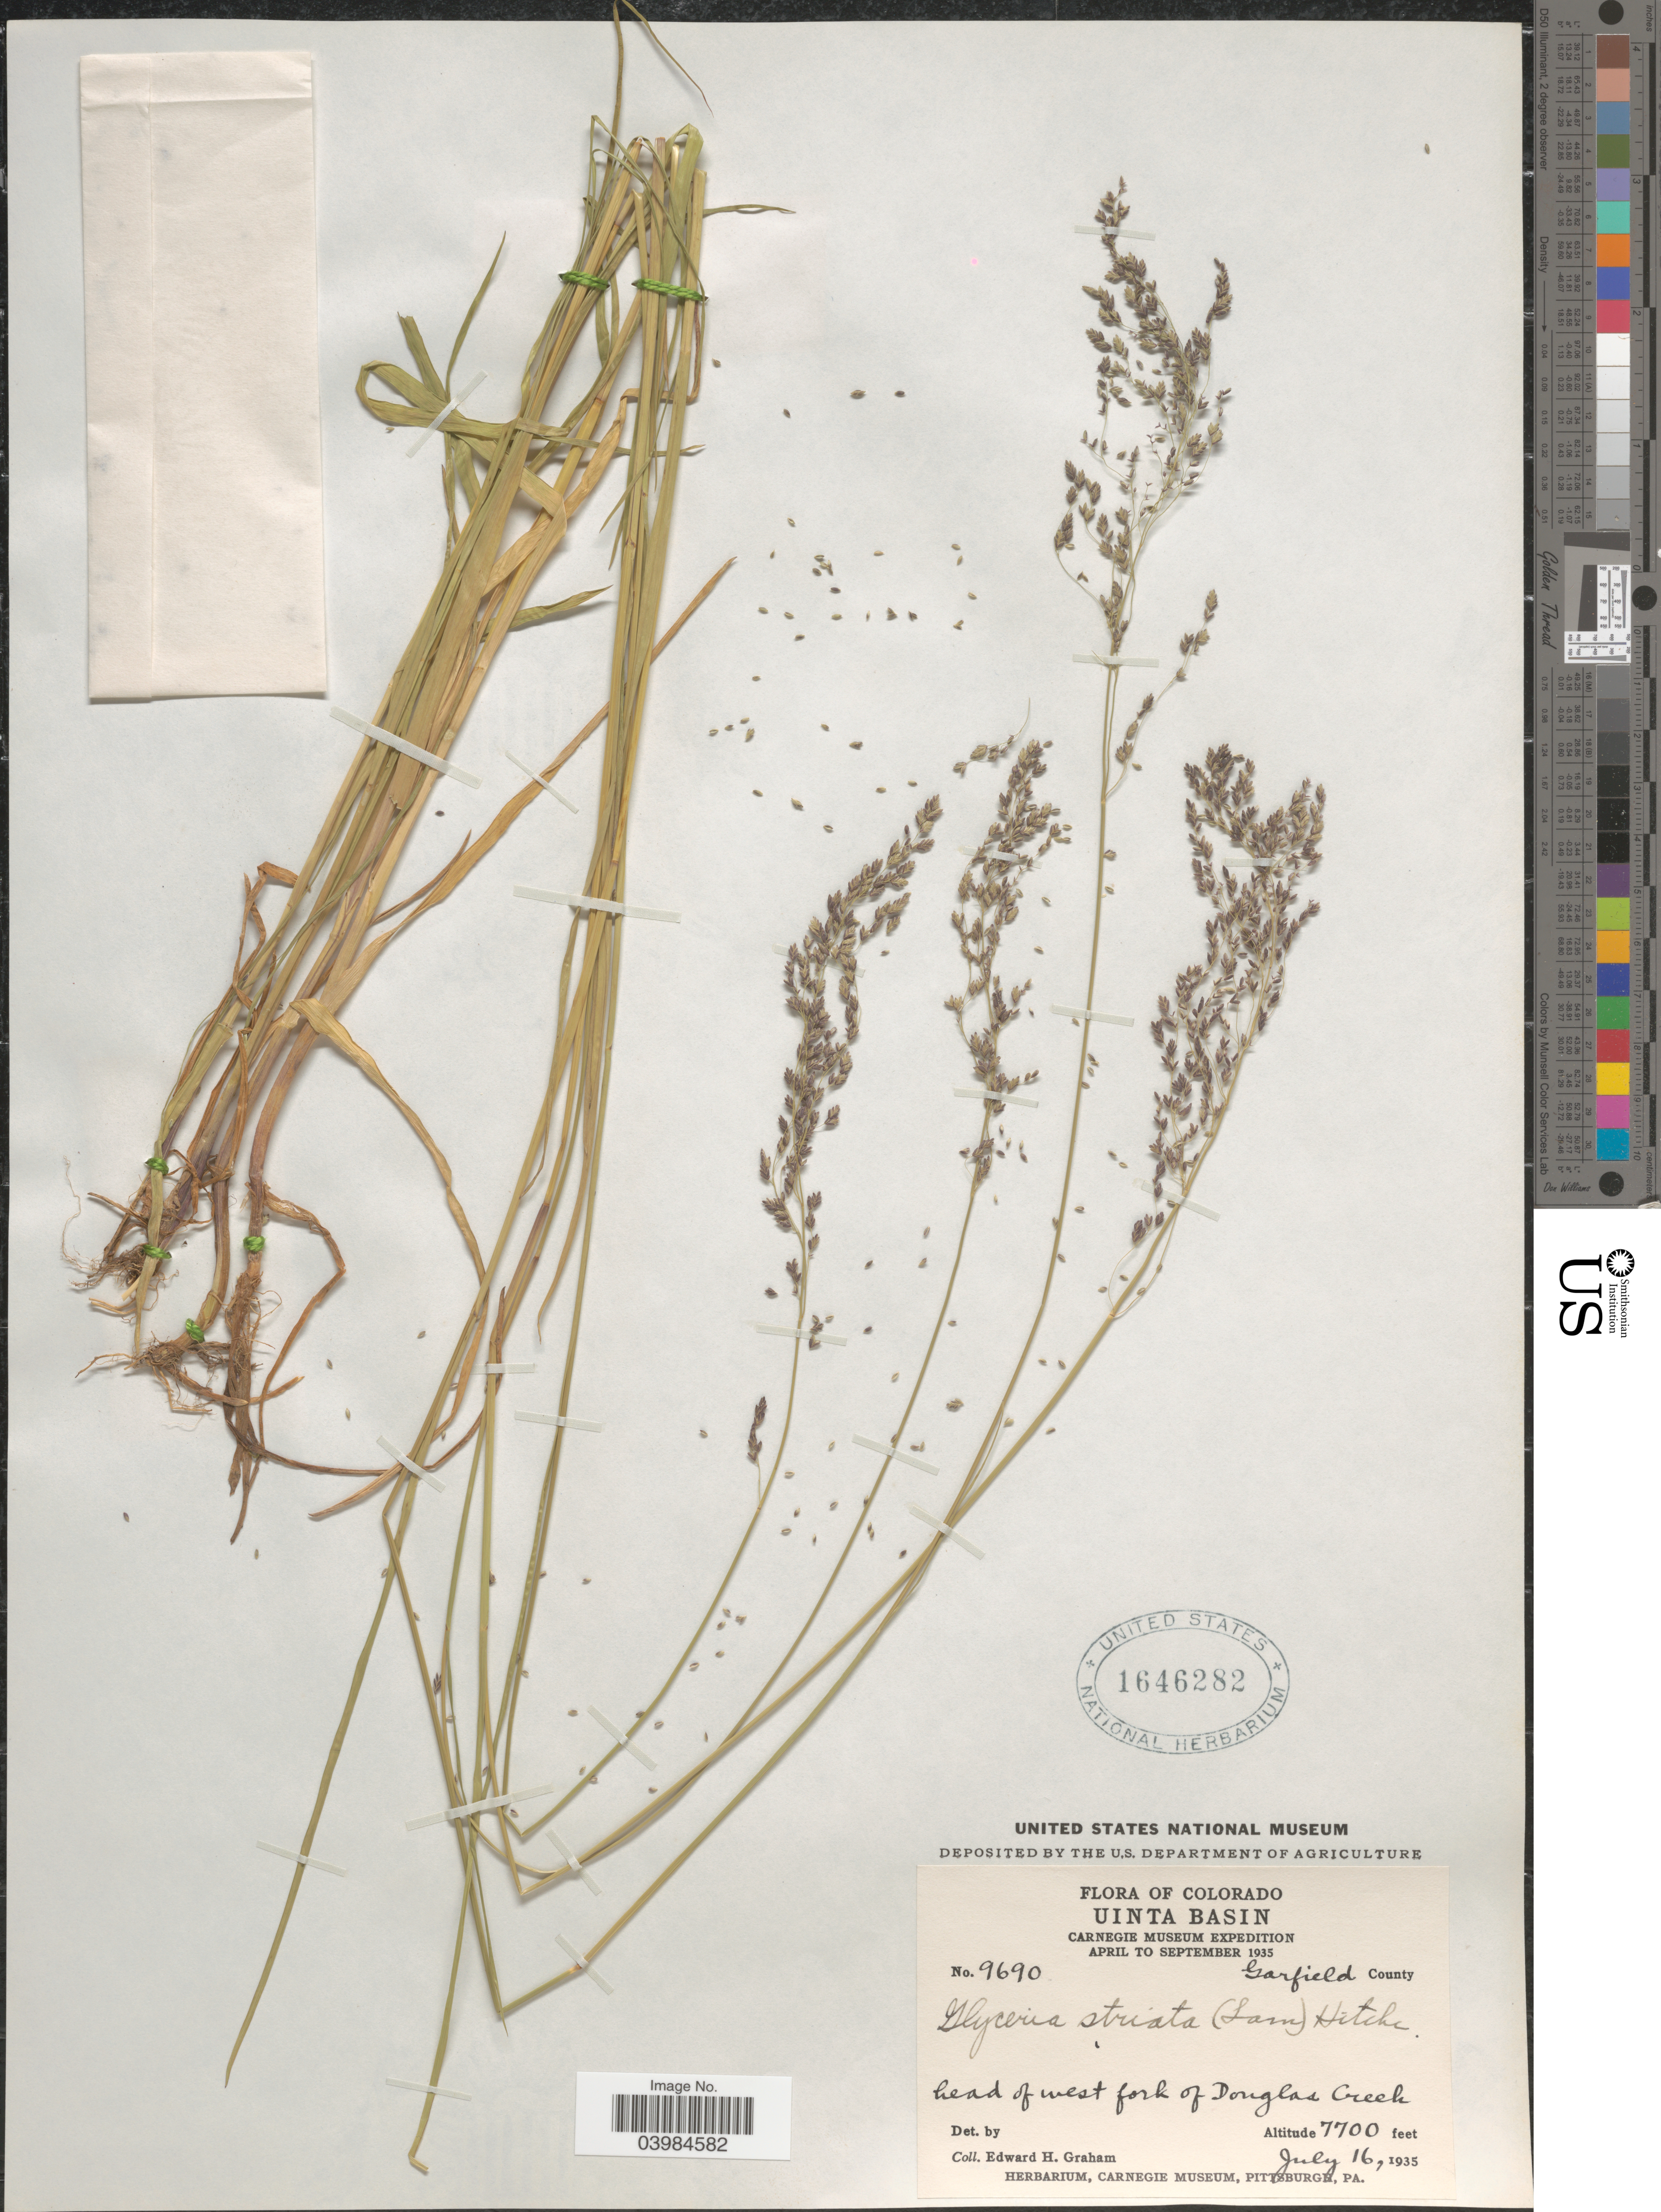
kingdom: Plantae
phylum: Tracheophyta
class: Liliopsida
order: Poales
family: Poaceae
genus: Glyceria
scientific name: Glyceria striata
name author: (Lam.) Hitchc.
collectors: E. H. Graham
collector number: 9690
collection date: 1935-07-16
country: United States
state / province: Colorado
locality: Uinta Basin. Garfield County. Head of west fork of Douglas Creek.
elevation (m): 2347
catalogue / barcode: US 1646282